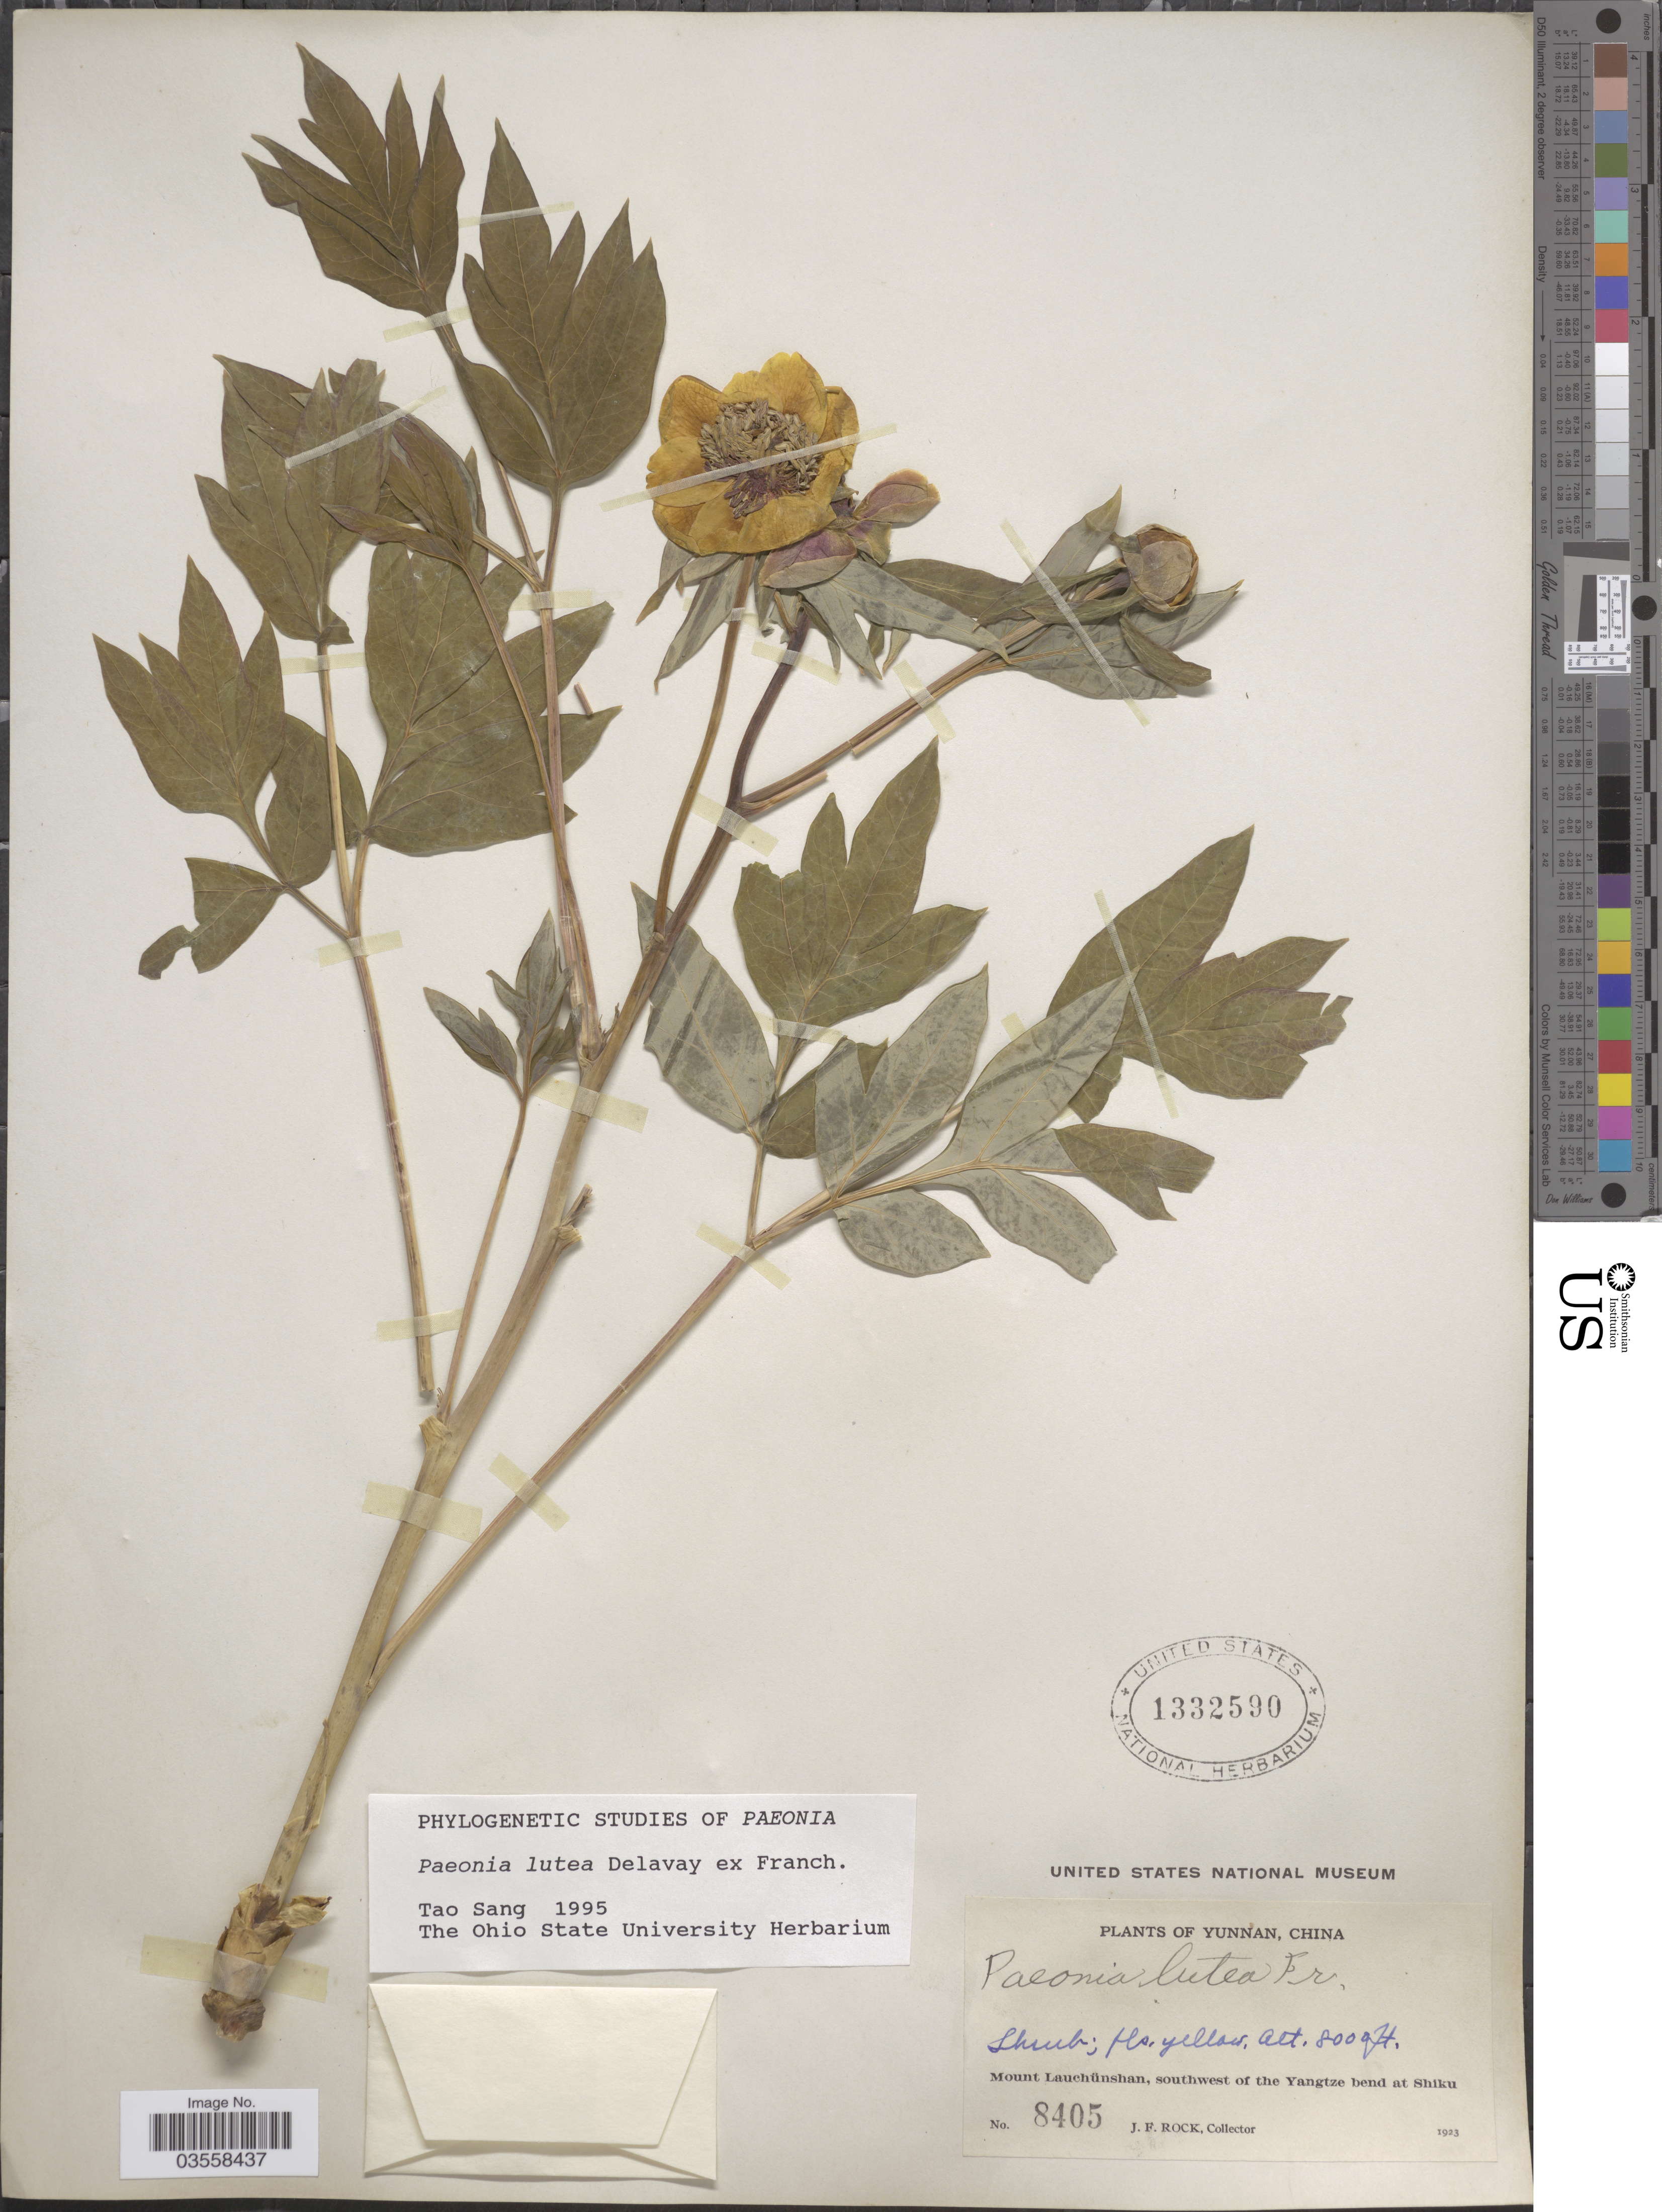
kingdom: Plantae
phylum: Tracheophyta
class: Magnoliopsida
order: Saxifragales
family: Paeoniaceae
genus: Paeonia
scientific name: Paeonia delavayi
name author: Franch.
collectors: J. Rock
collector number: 8405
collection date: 1923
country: China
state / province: Yunnan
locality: Mount Lauchünshan, southwest of the Yangtze bend at Shiku.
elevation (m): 2438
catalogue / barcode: US 1332590